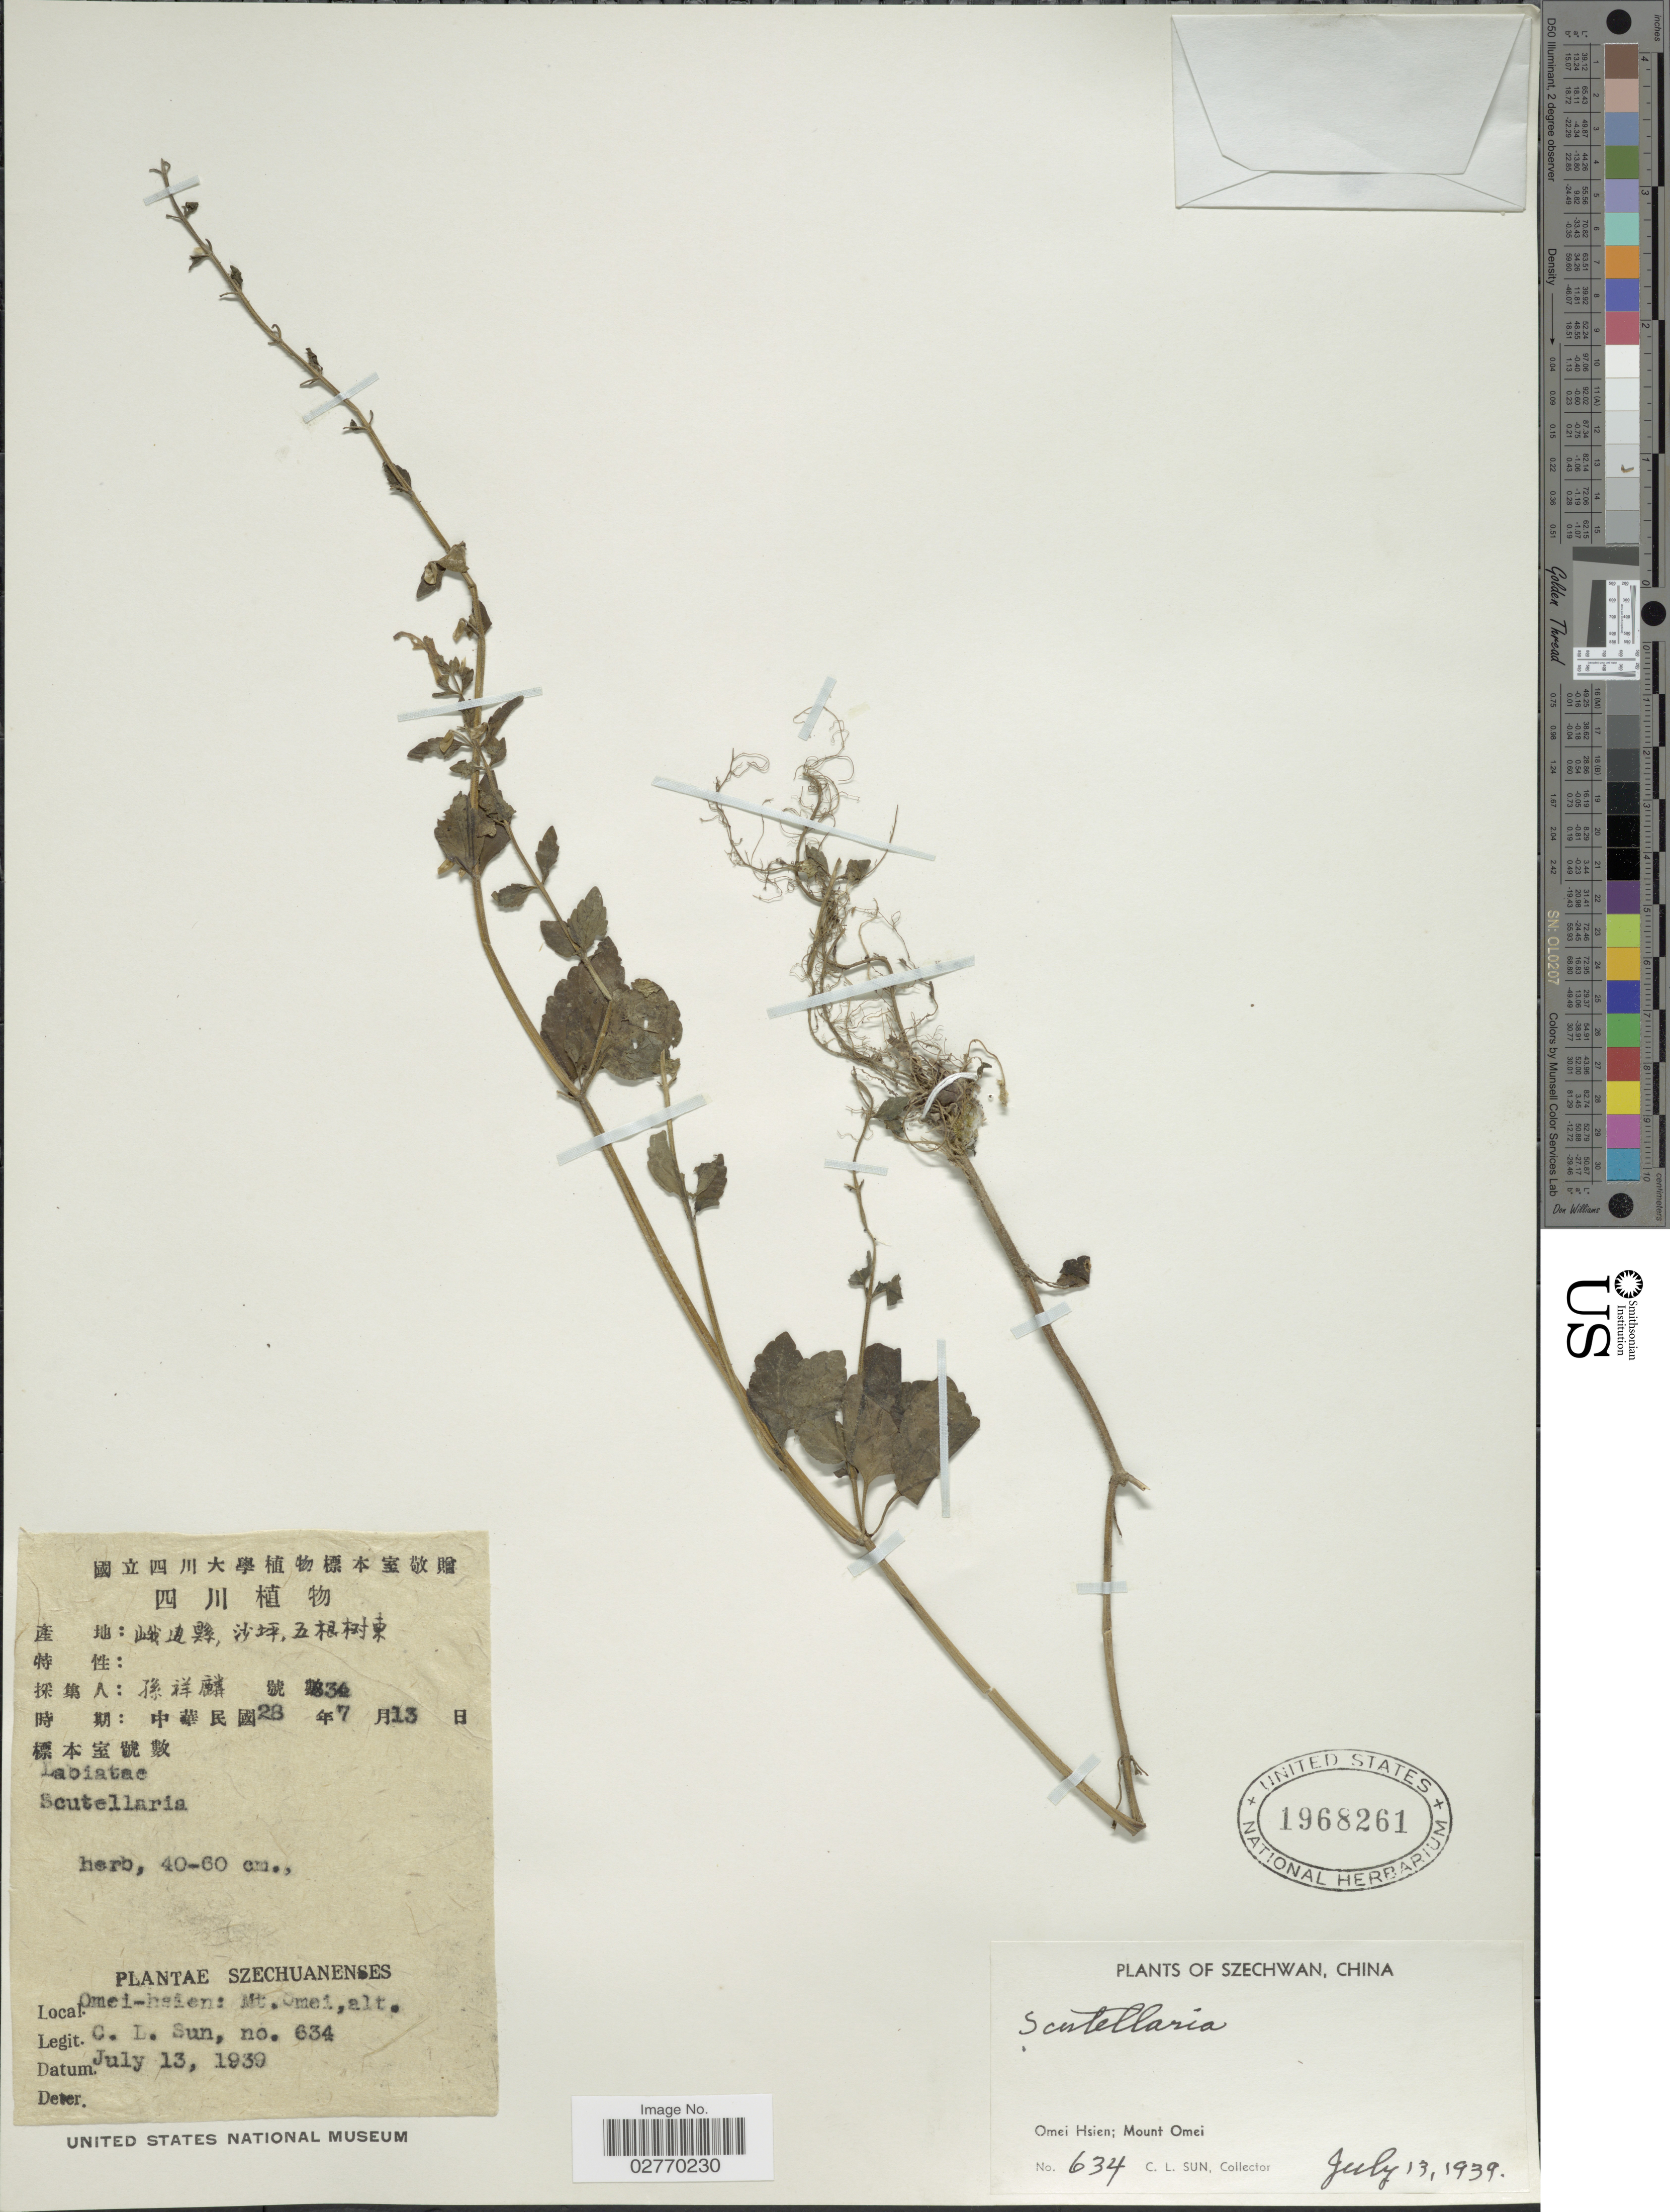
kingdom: Plantae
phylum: Tracheophyta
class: Magnoliopsida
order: Lamiales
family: Lamiaceae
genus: Scutellaria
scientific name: Scutellaria sp.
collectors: C. Sun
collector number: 634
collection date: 1939-07-13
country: China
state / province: Sichuan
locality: Szechuanenses, Omei Hsien; Mount Omei.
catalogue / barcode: US 1968261